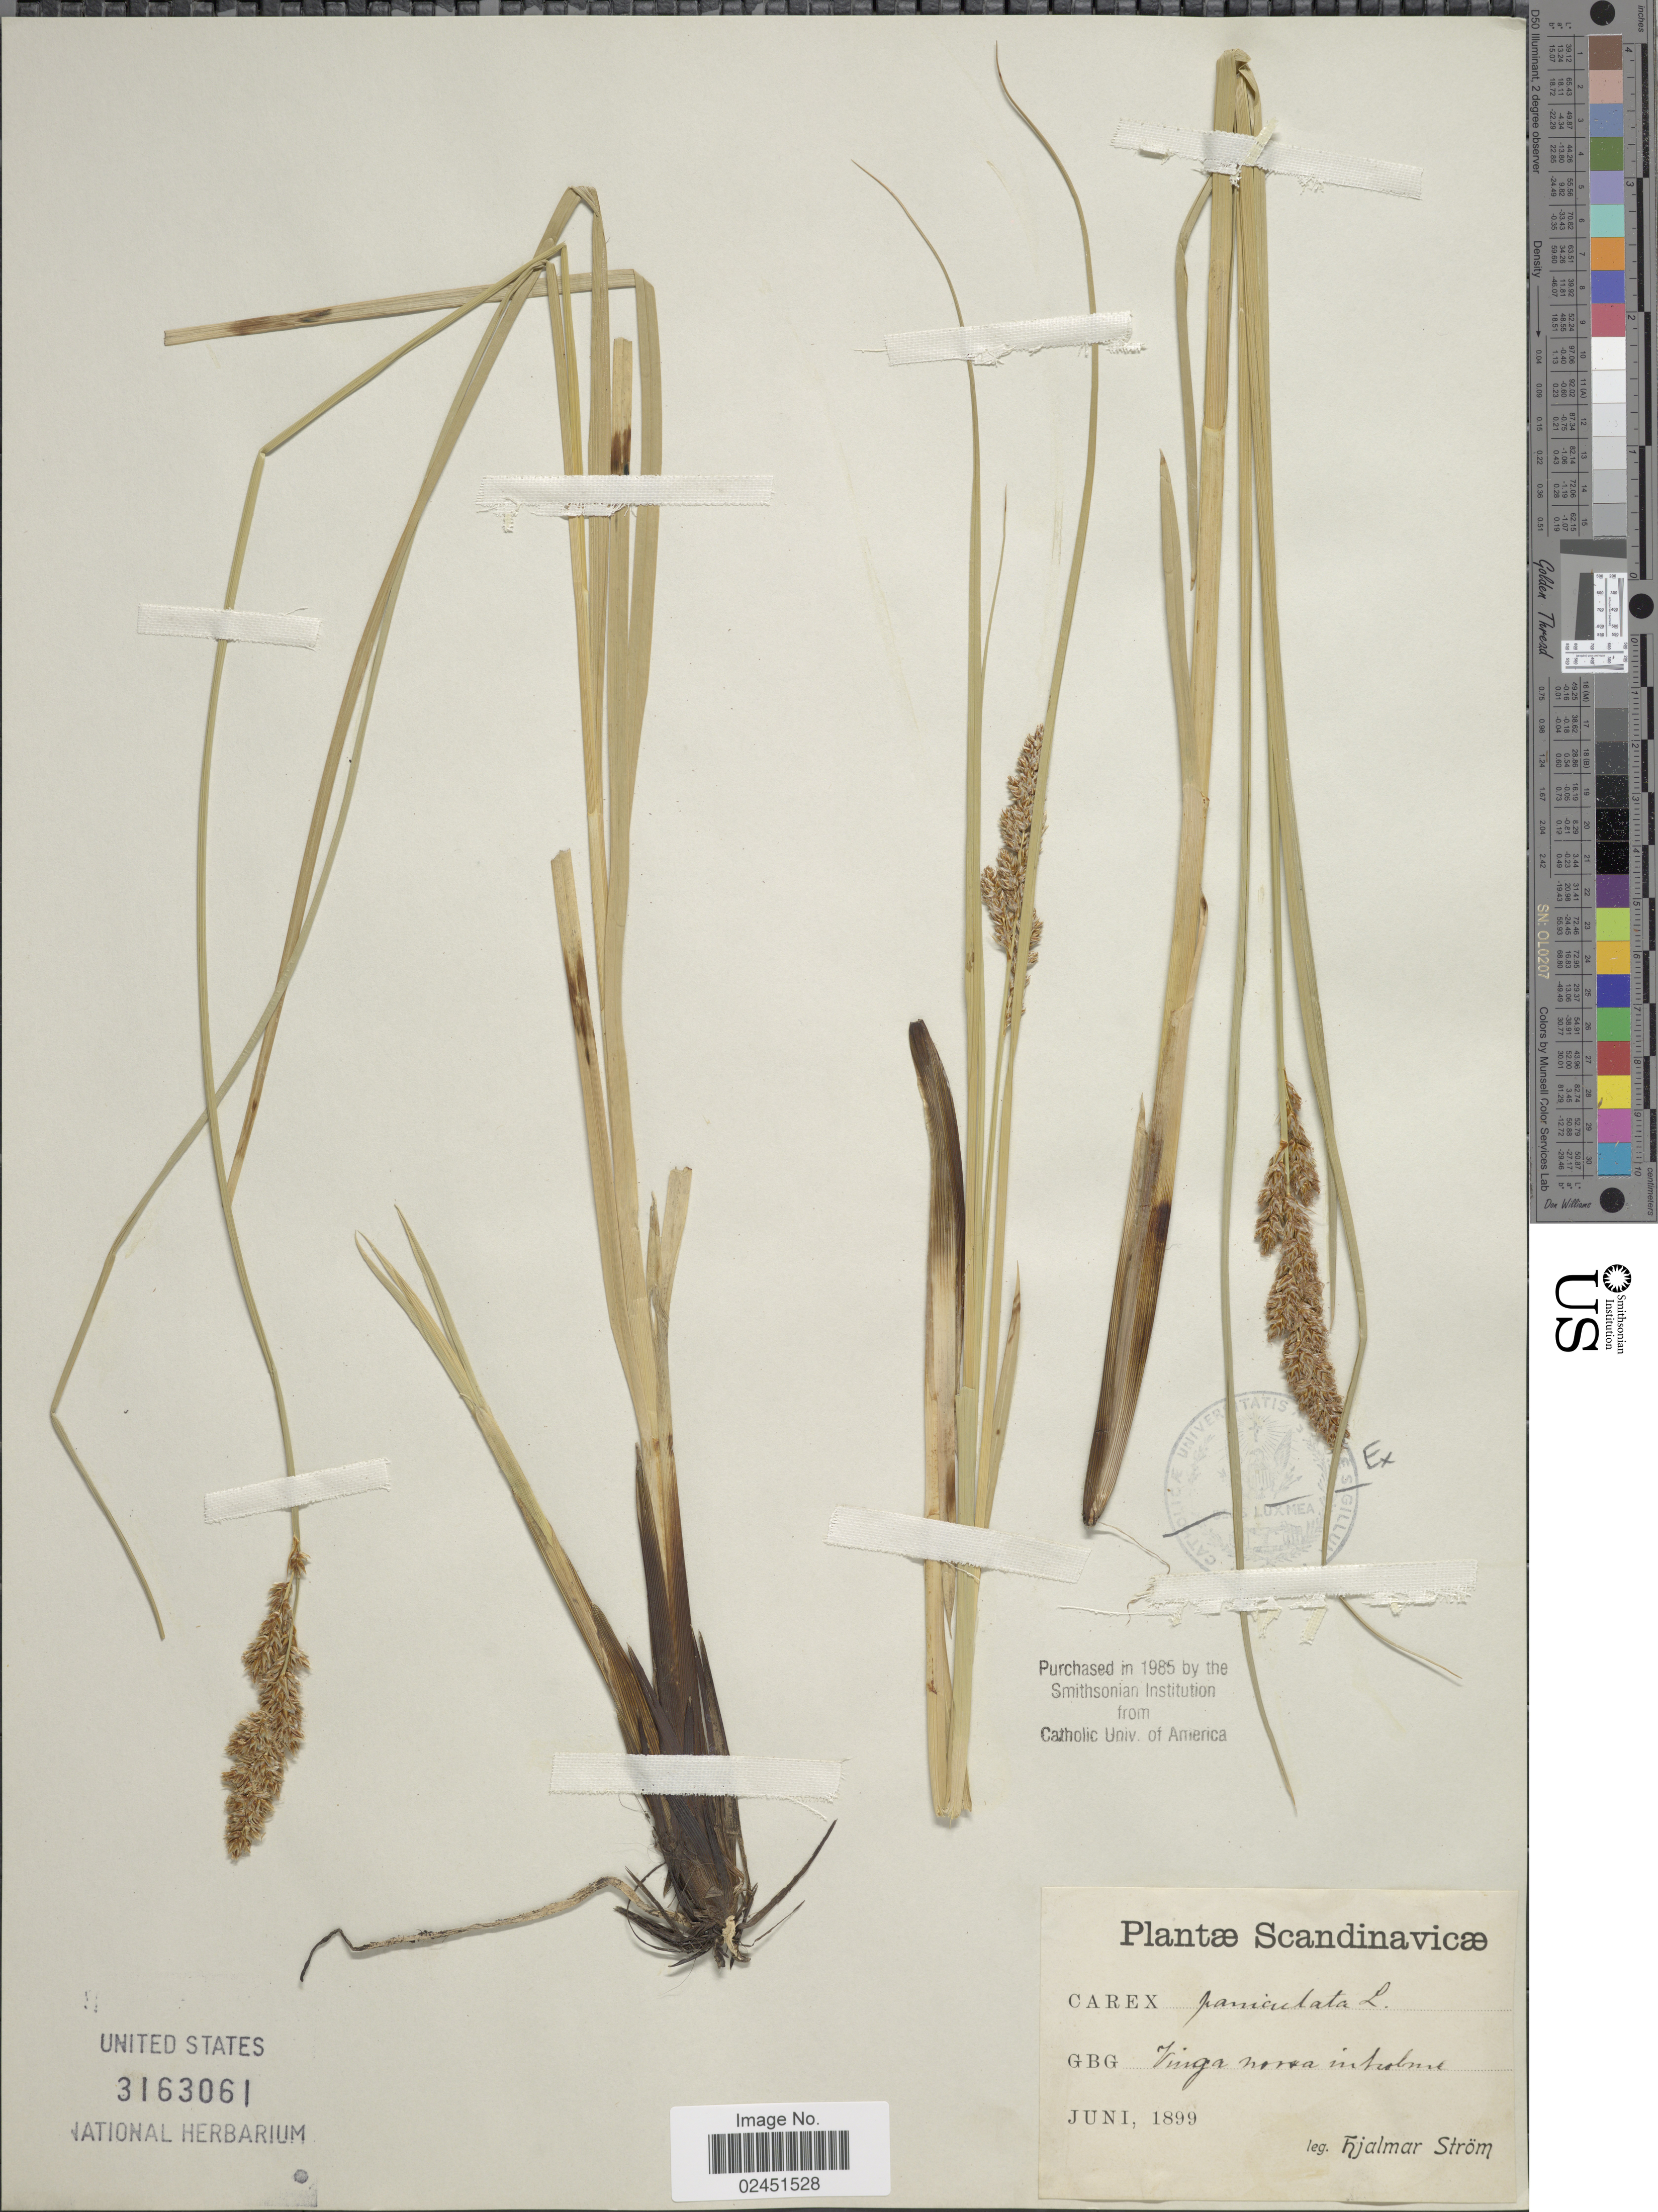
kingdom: Plantae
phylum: Tracheophyta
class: Liliopsida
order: Poales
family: Cyperaceae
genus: Carex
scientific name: Carex paniculata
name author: L.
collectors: H. Strom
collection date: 1899-06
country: Sweden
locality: Scandinavicae. G B G Vinga norsa in holme [interpreted]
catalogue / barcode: US 3163061